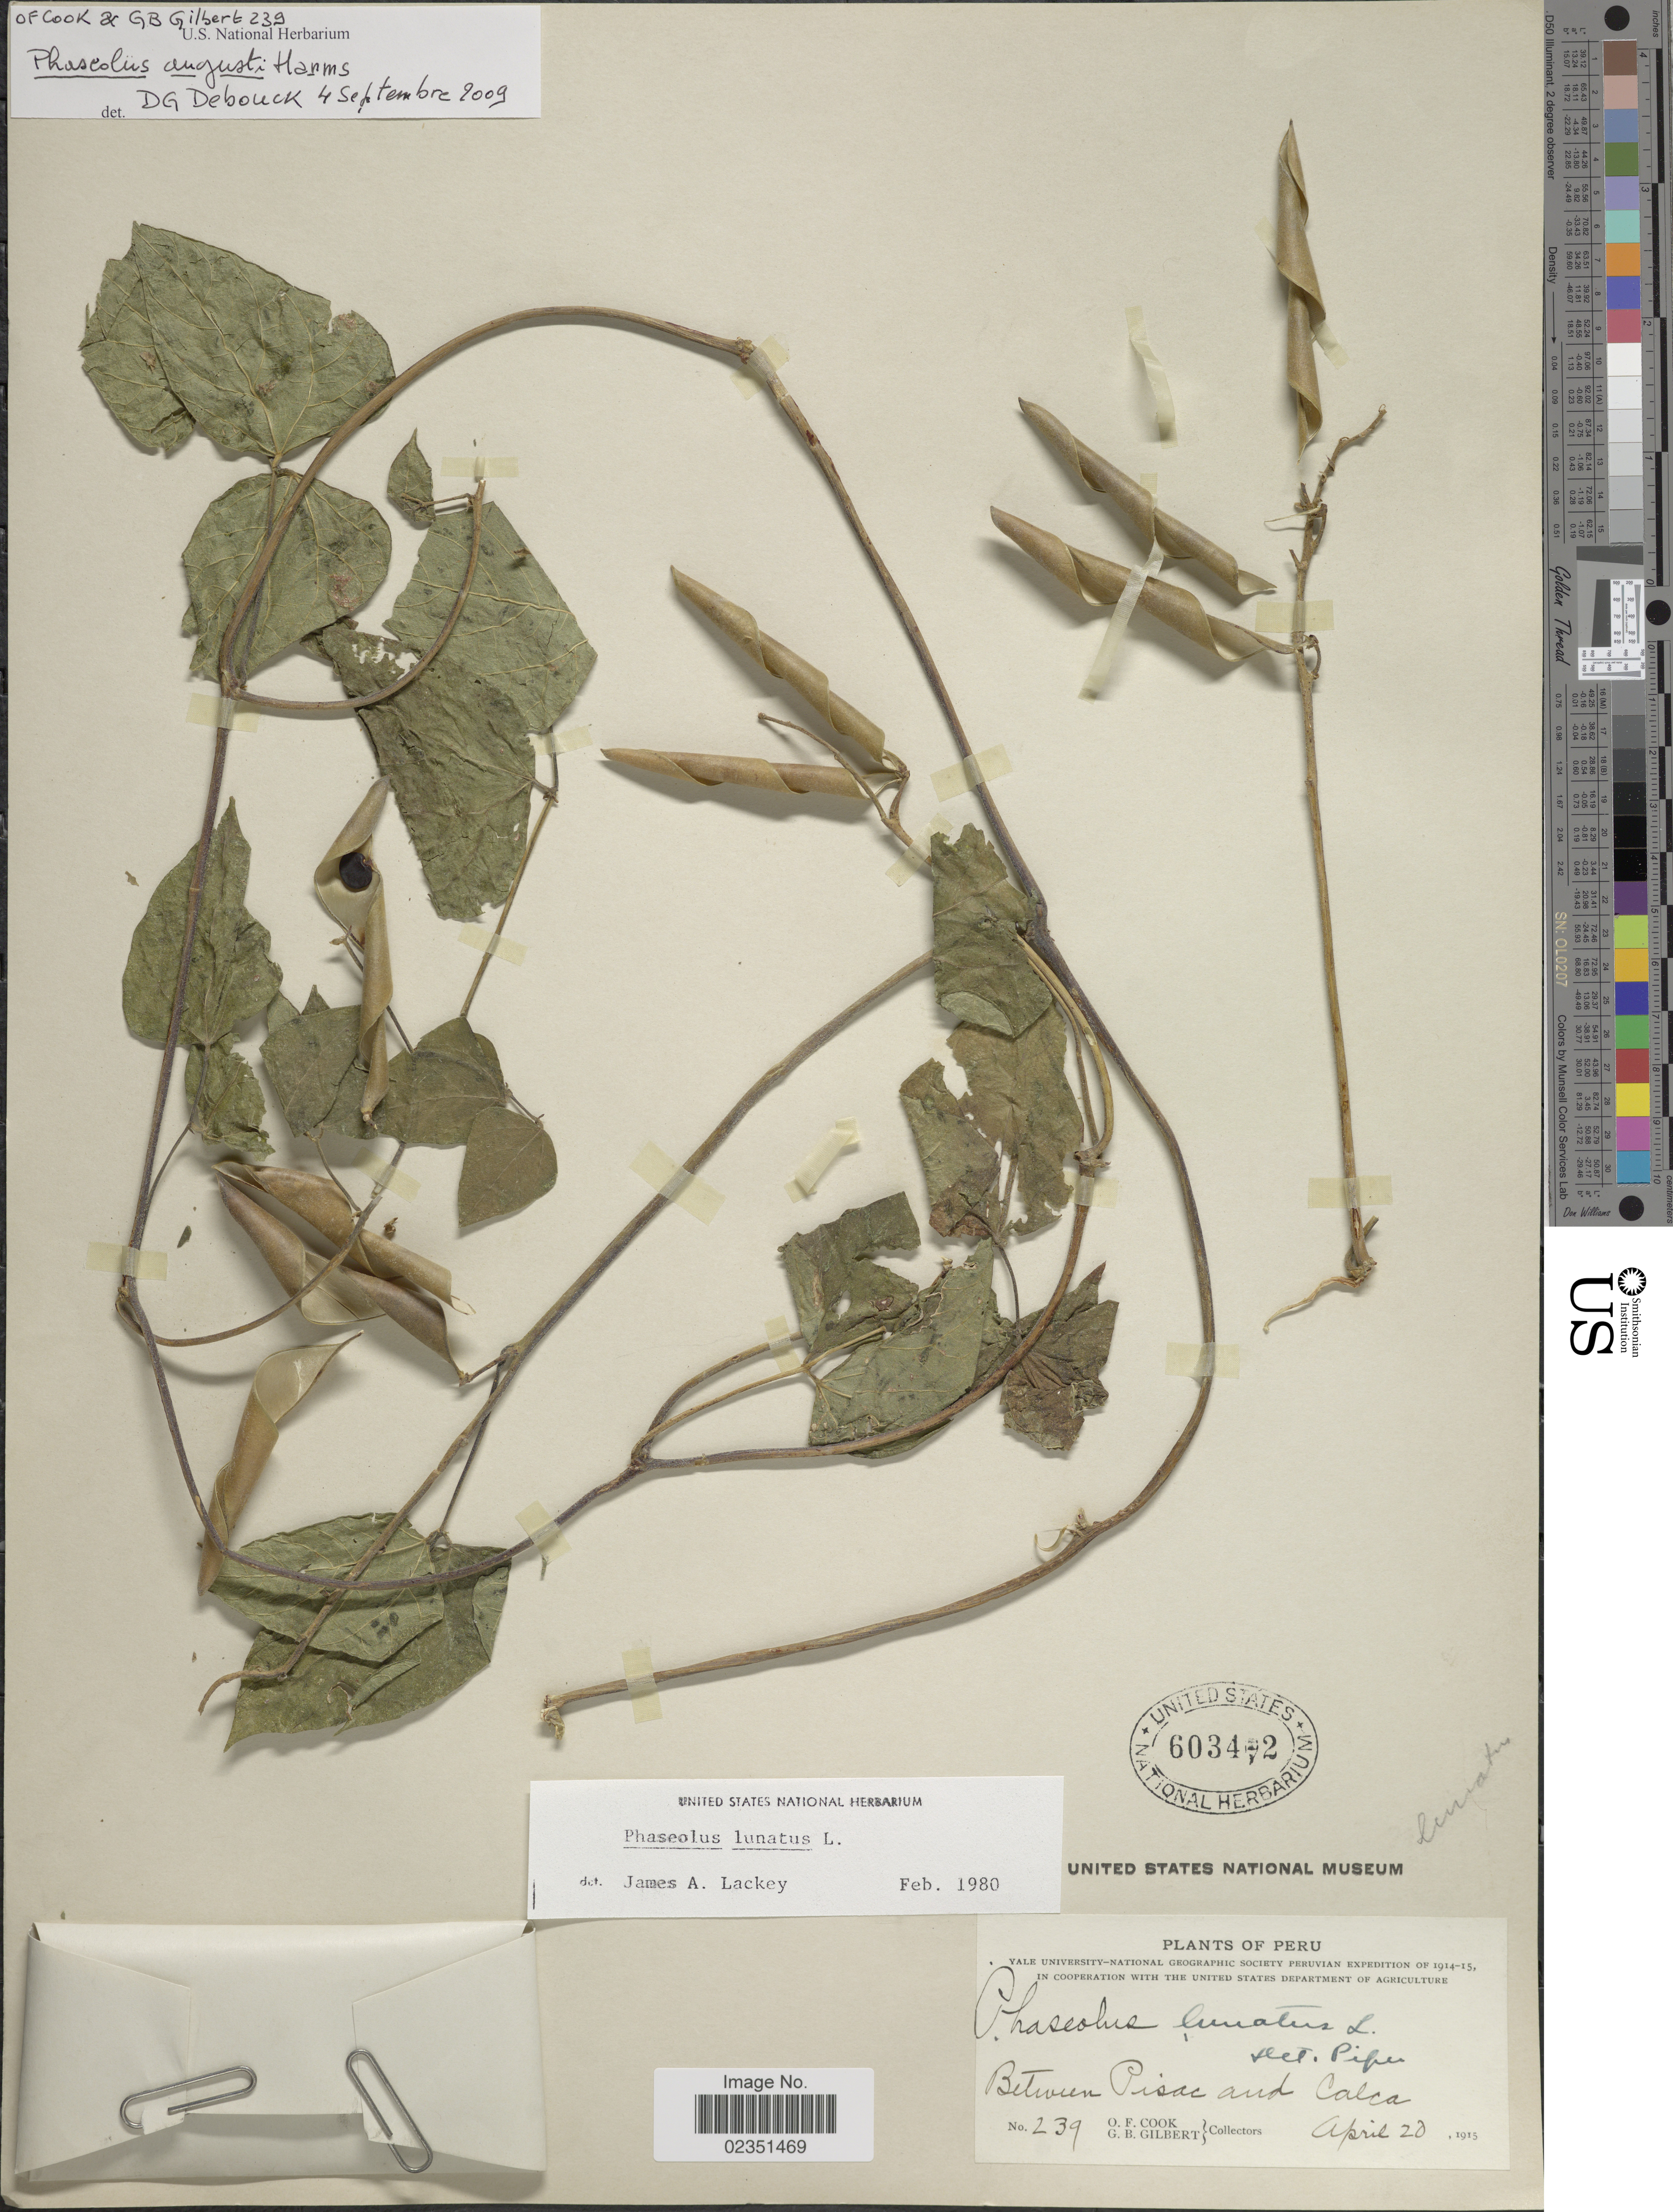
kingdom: Plantae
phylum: Tracheophyta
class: Magnoliopsida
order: Fabales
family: Fabaceae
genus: Phaseolus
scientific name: Phaseolus augusti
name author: Harms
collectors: O. F. Cook & G. B. Gilbert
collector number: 239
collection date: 1915-04-20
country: Peru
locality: Between Pisac and Calca